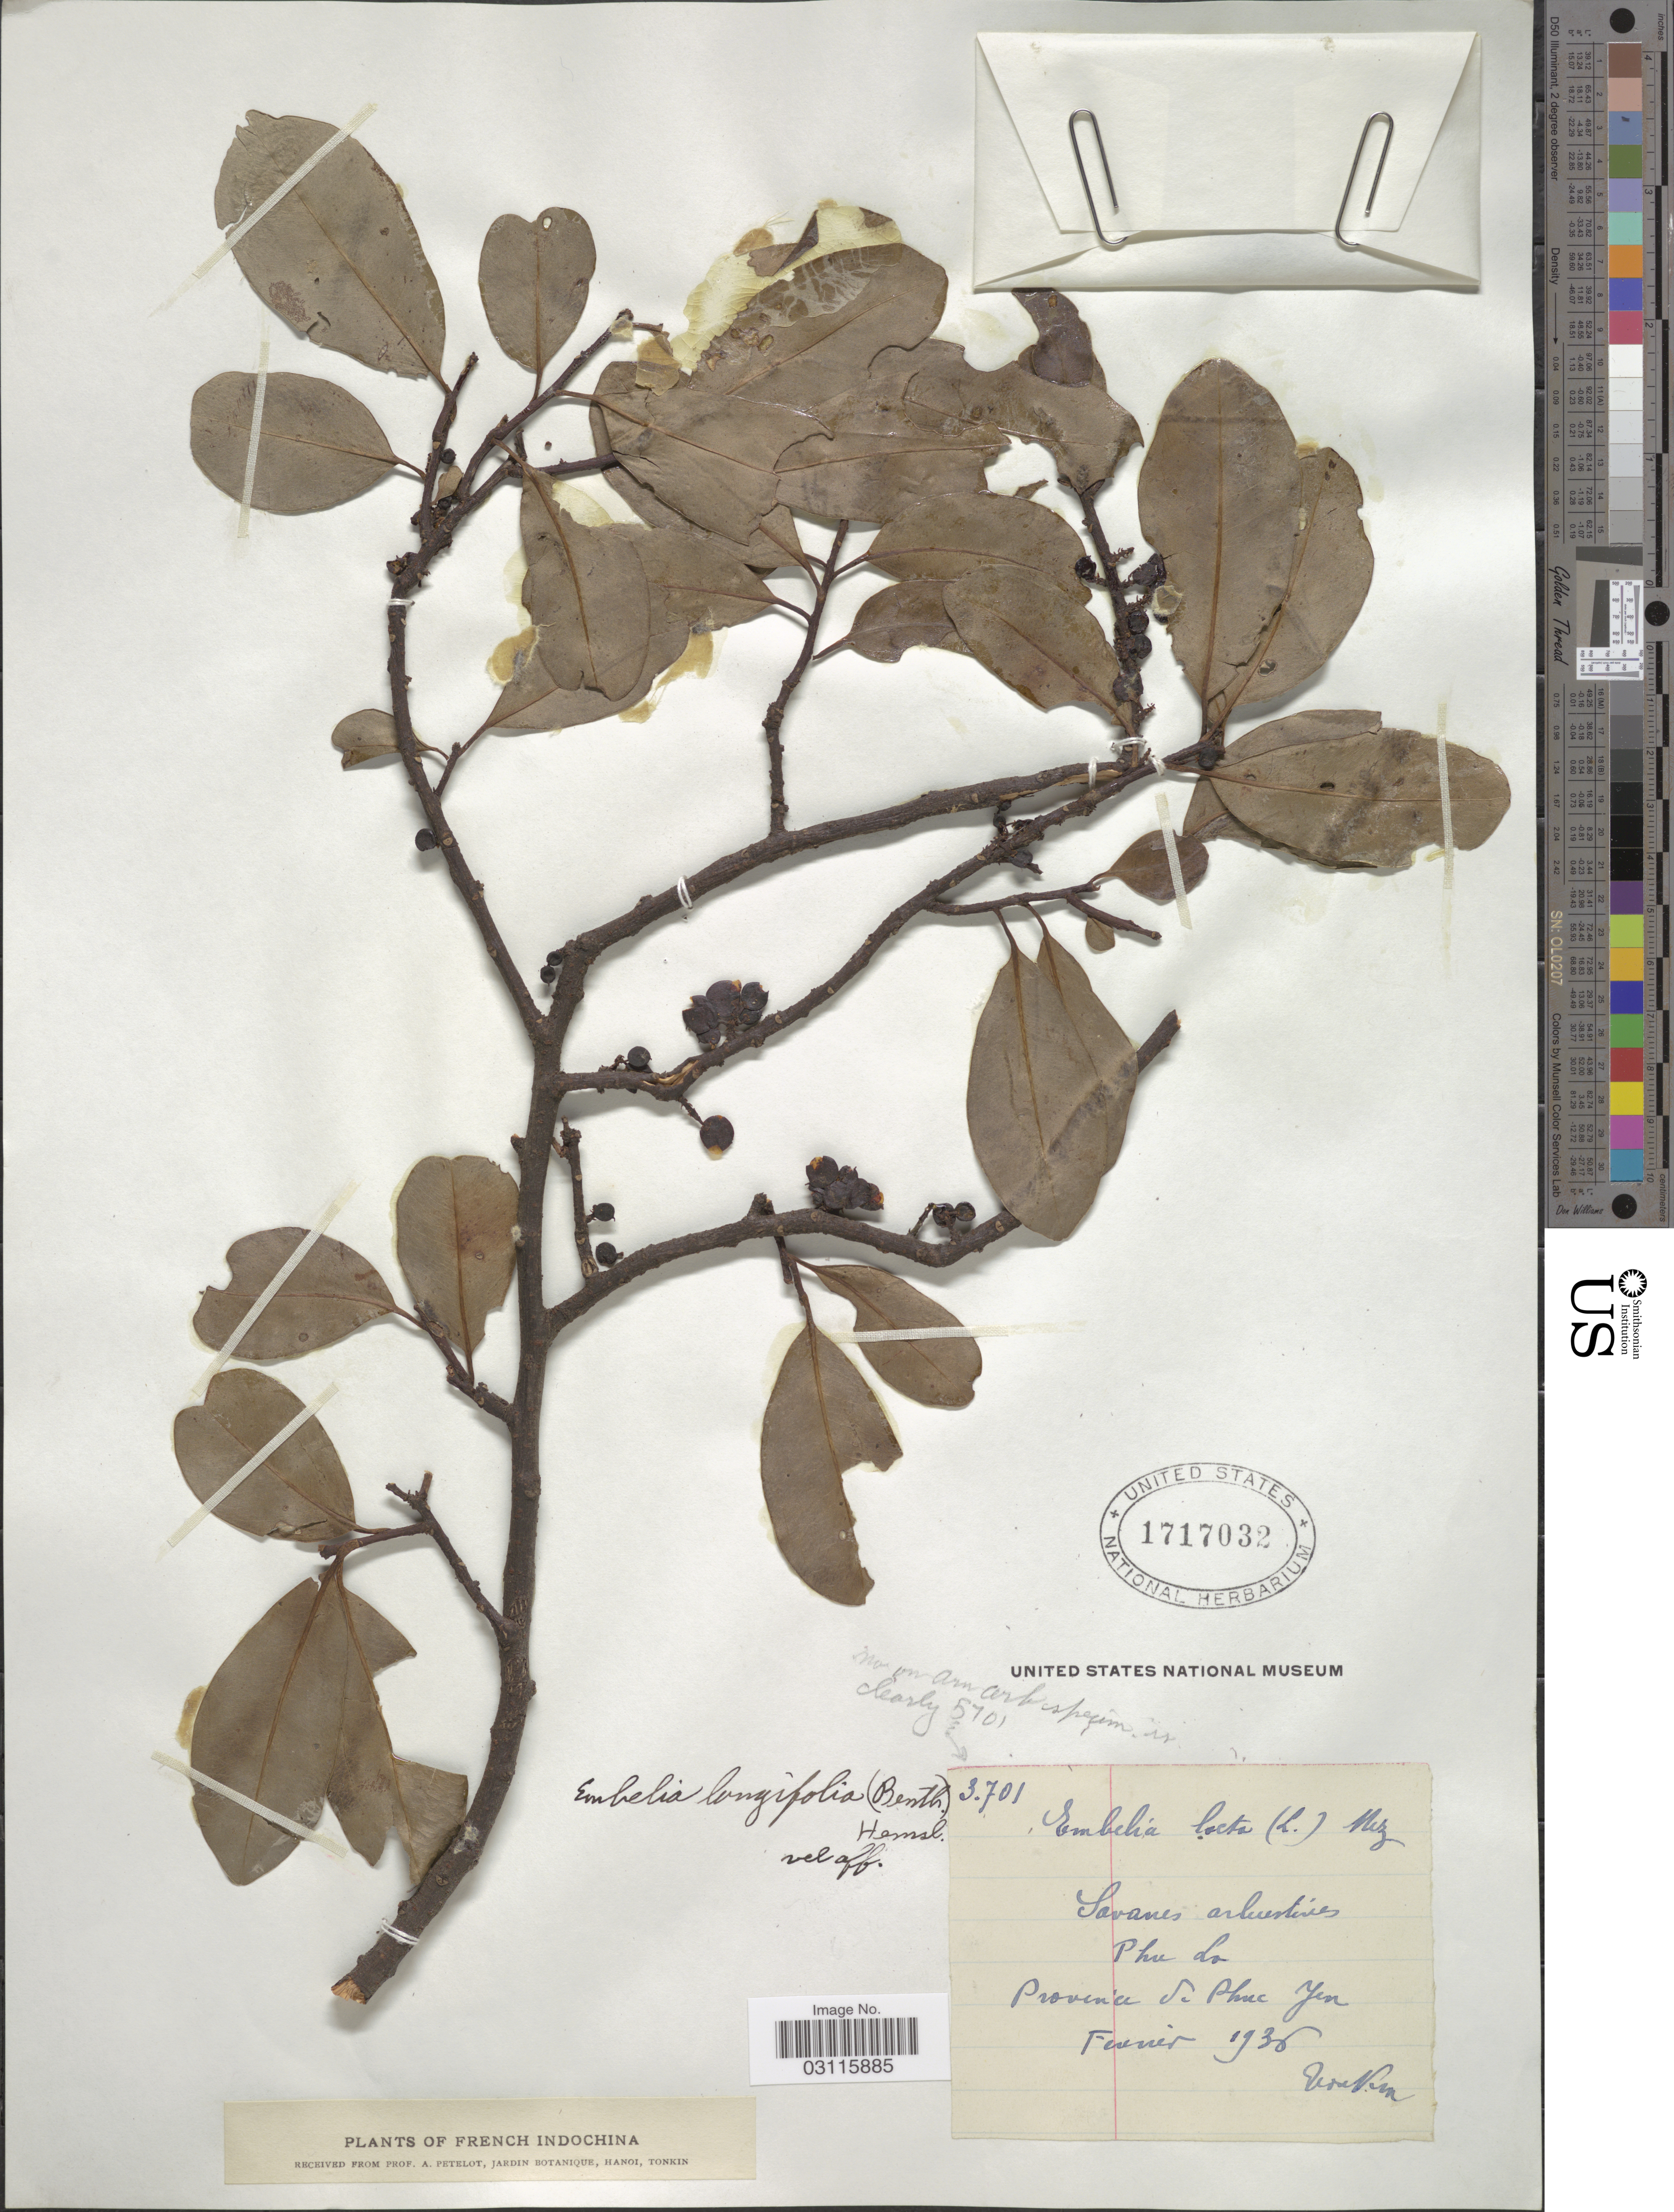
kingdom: Plantae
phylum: Tracheophyta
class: Magnoliopsida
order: Ericales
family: Primulaceae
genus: Embelia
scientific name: Embelia longifolia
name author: (Benth.) Hemsl.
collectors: A. Petelot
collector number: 3701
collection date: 1936-02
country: Vietnam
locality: French Indochina. Phu Ho. Province de Phuc Yen.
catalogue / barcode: US 1717032